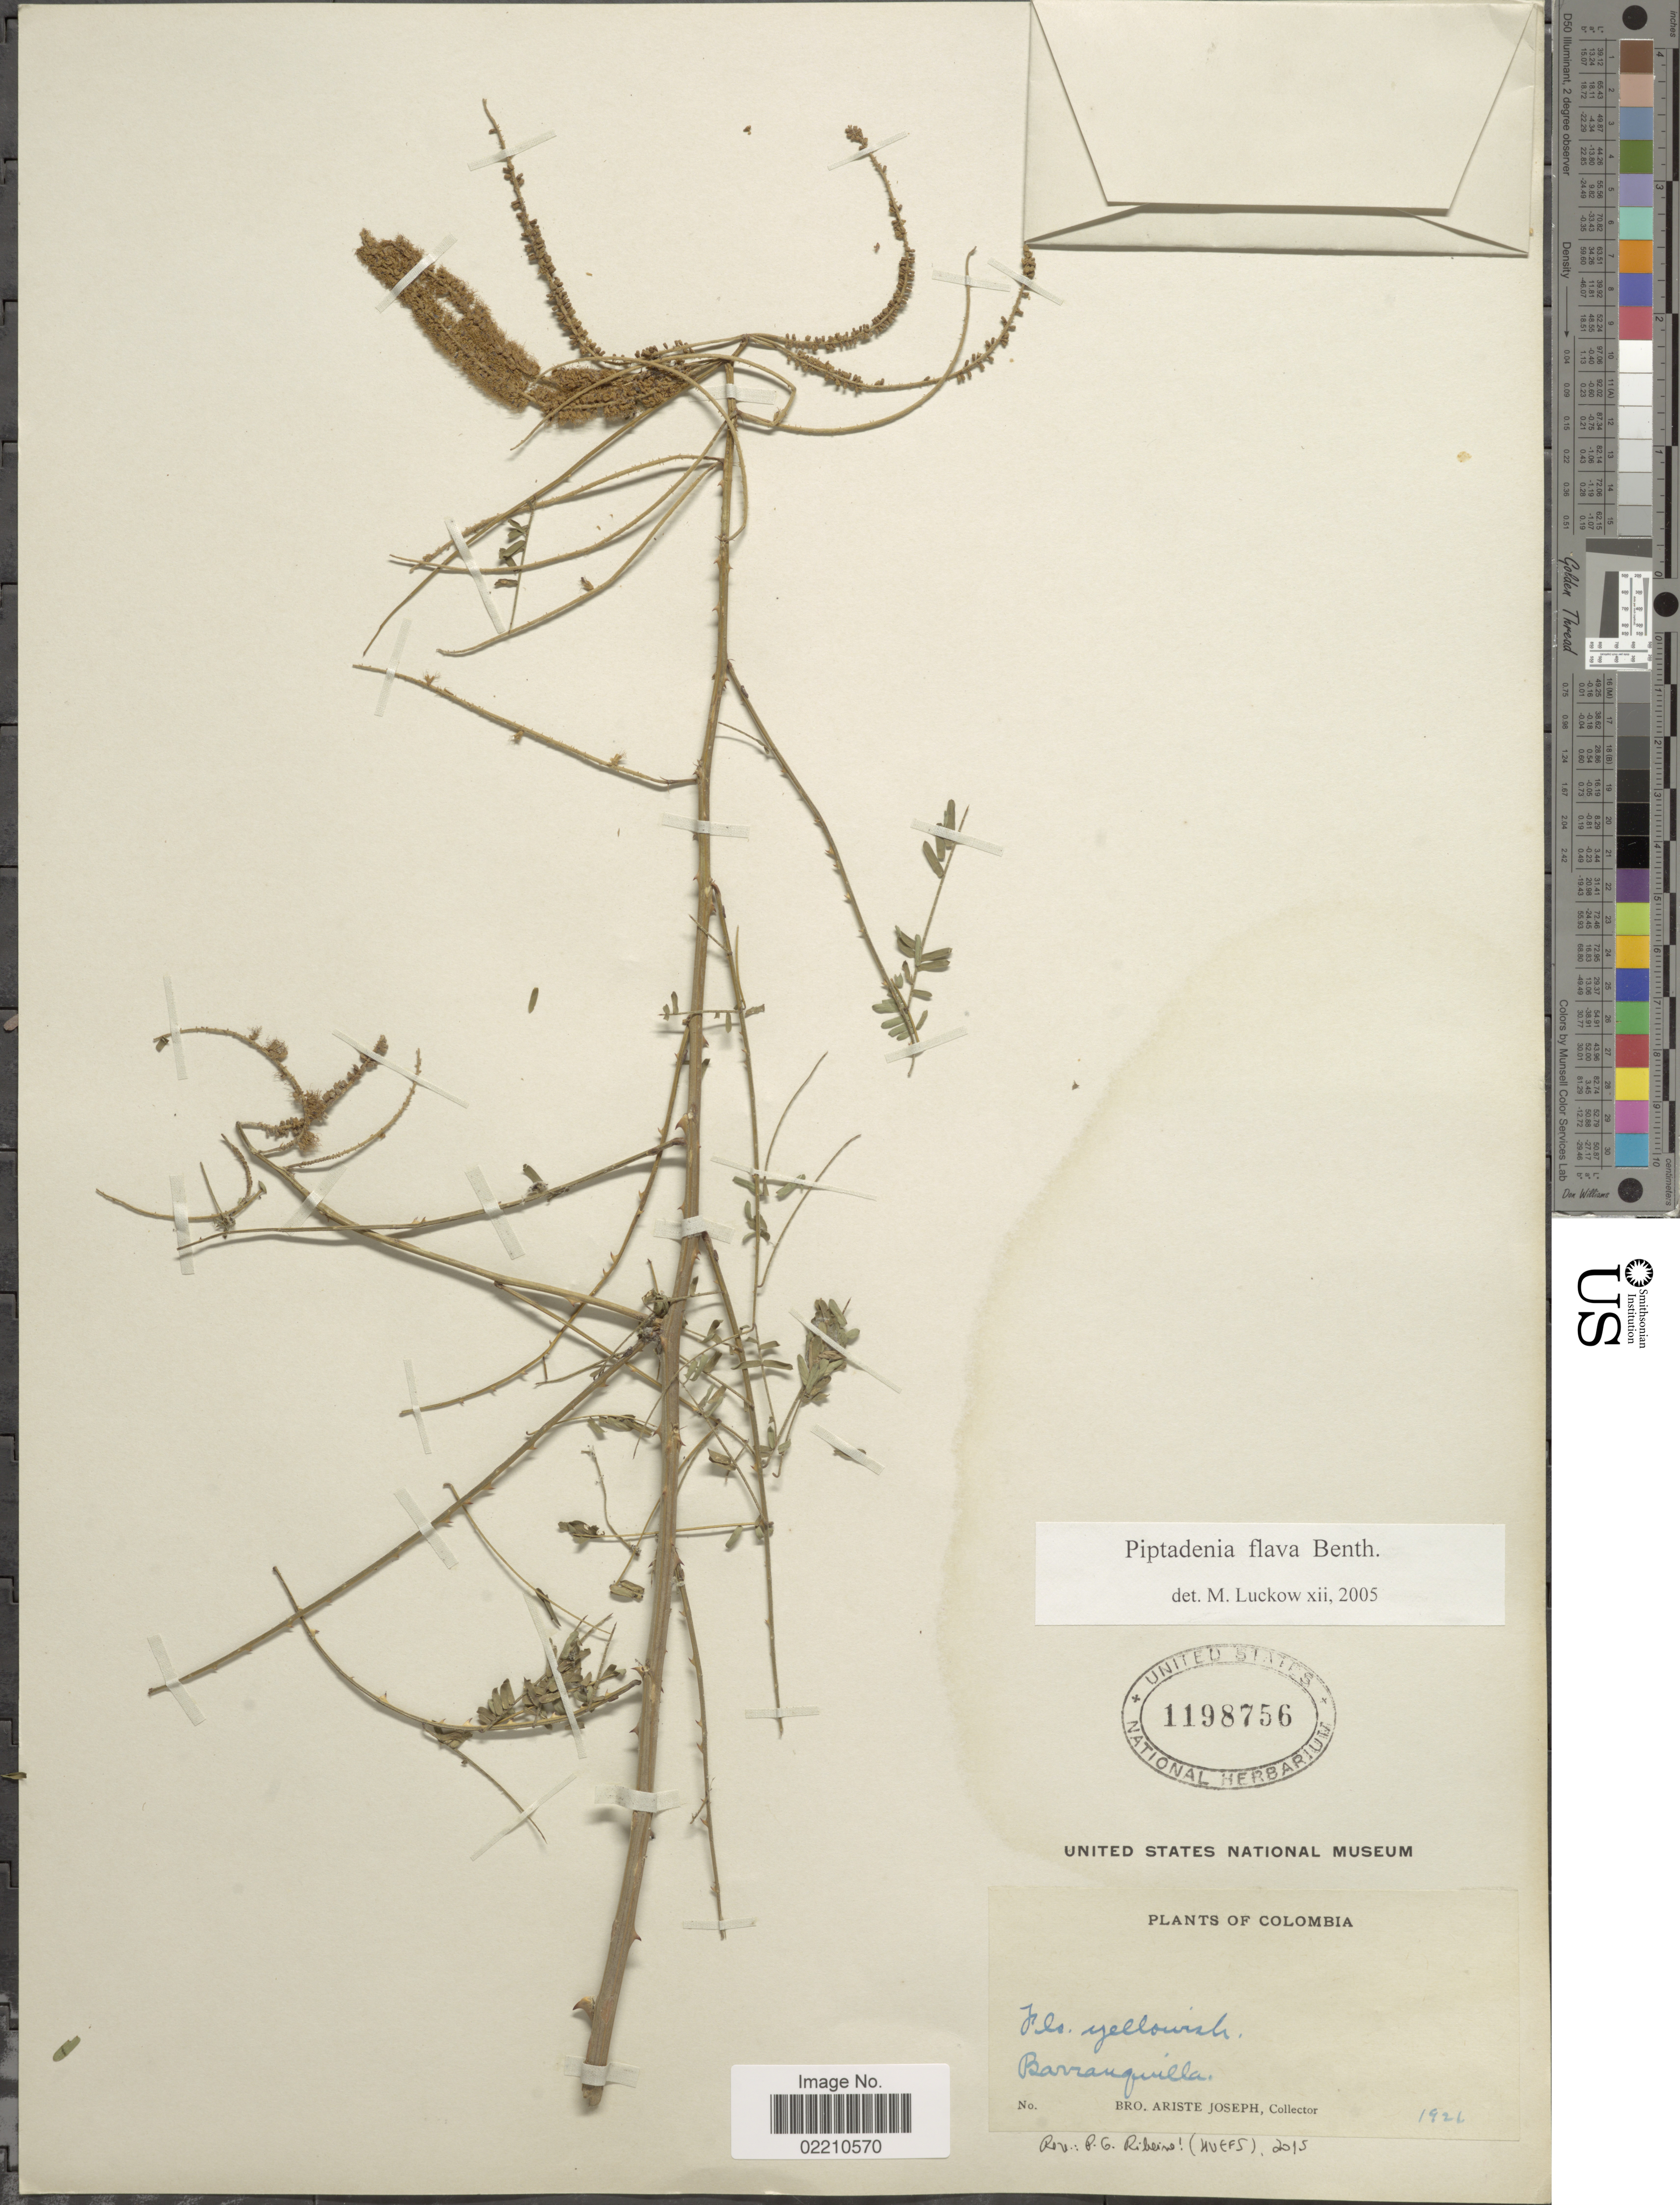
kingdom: Plantae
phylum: Tracheophyta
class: Magnoliopsida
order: Fabales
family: Fabaceae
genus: Piptadenia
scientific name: Piptadenia flava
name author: (DC.) Benth.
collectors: Bro. Ariste-Joseph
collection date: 1926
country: Colombia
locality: Barranquilla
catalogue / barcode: US 1198756